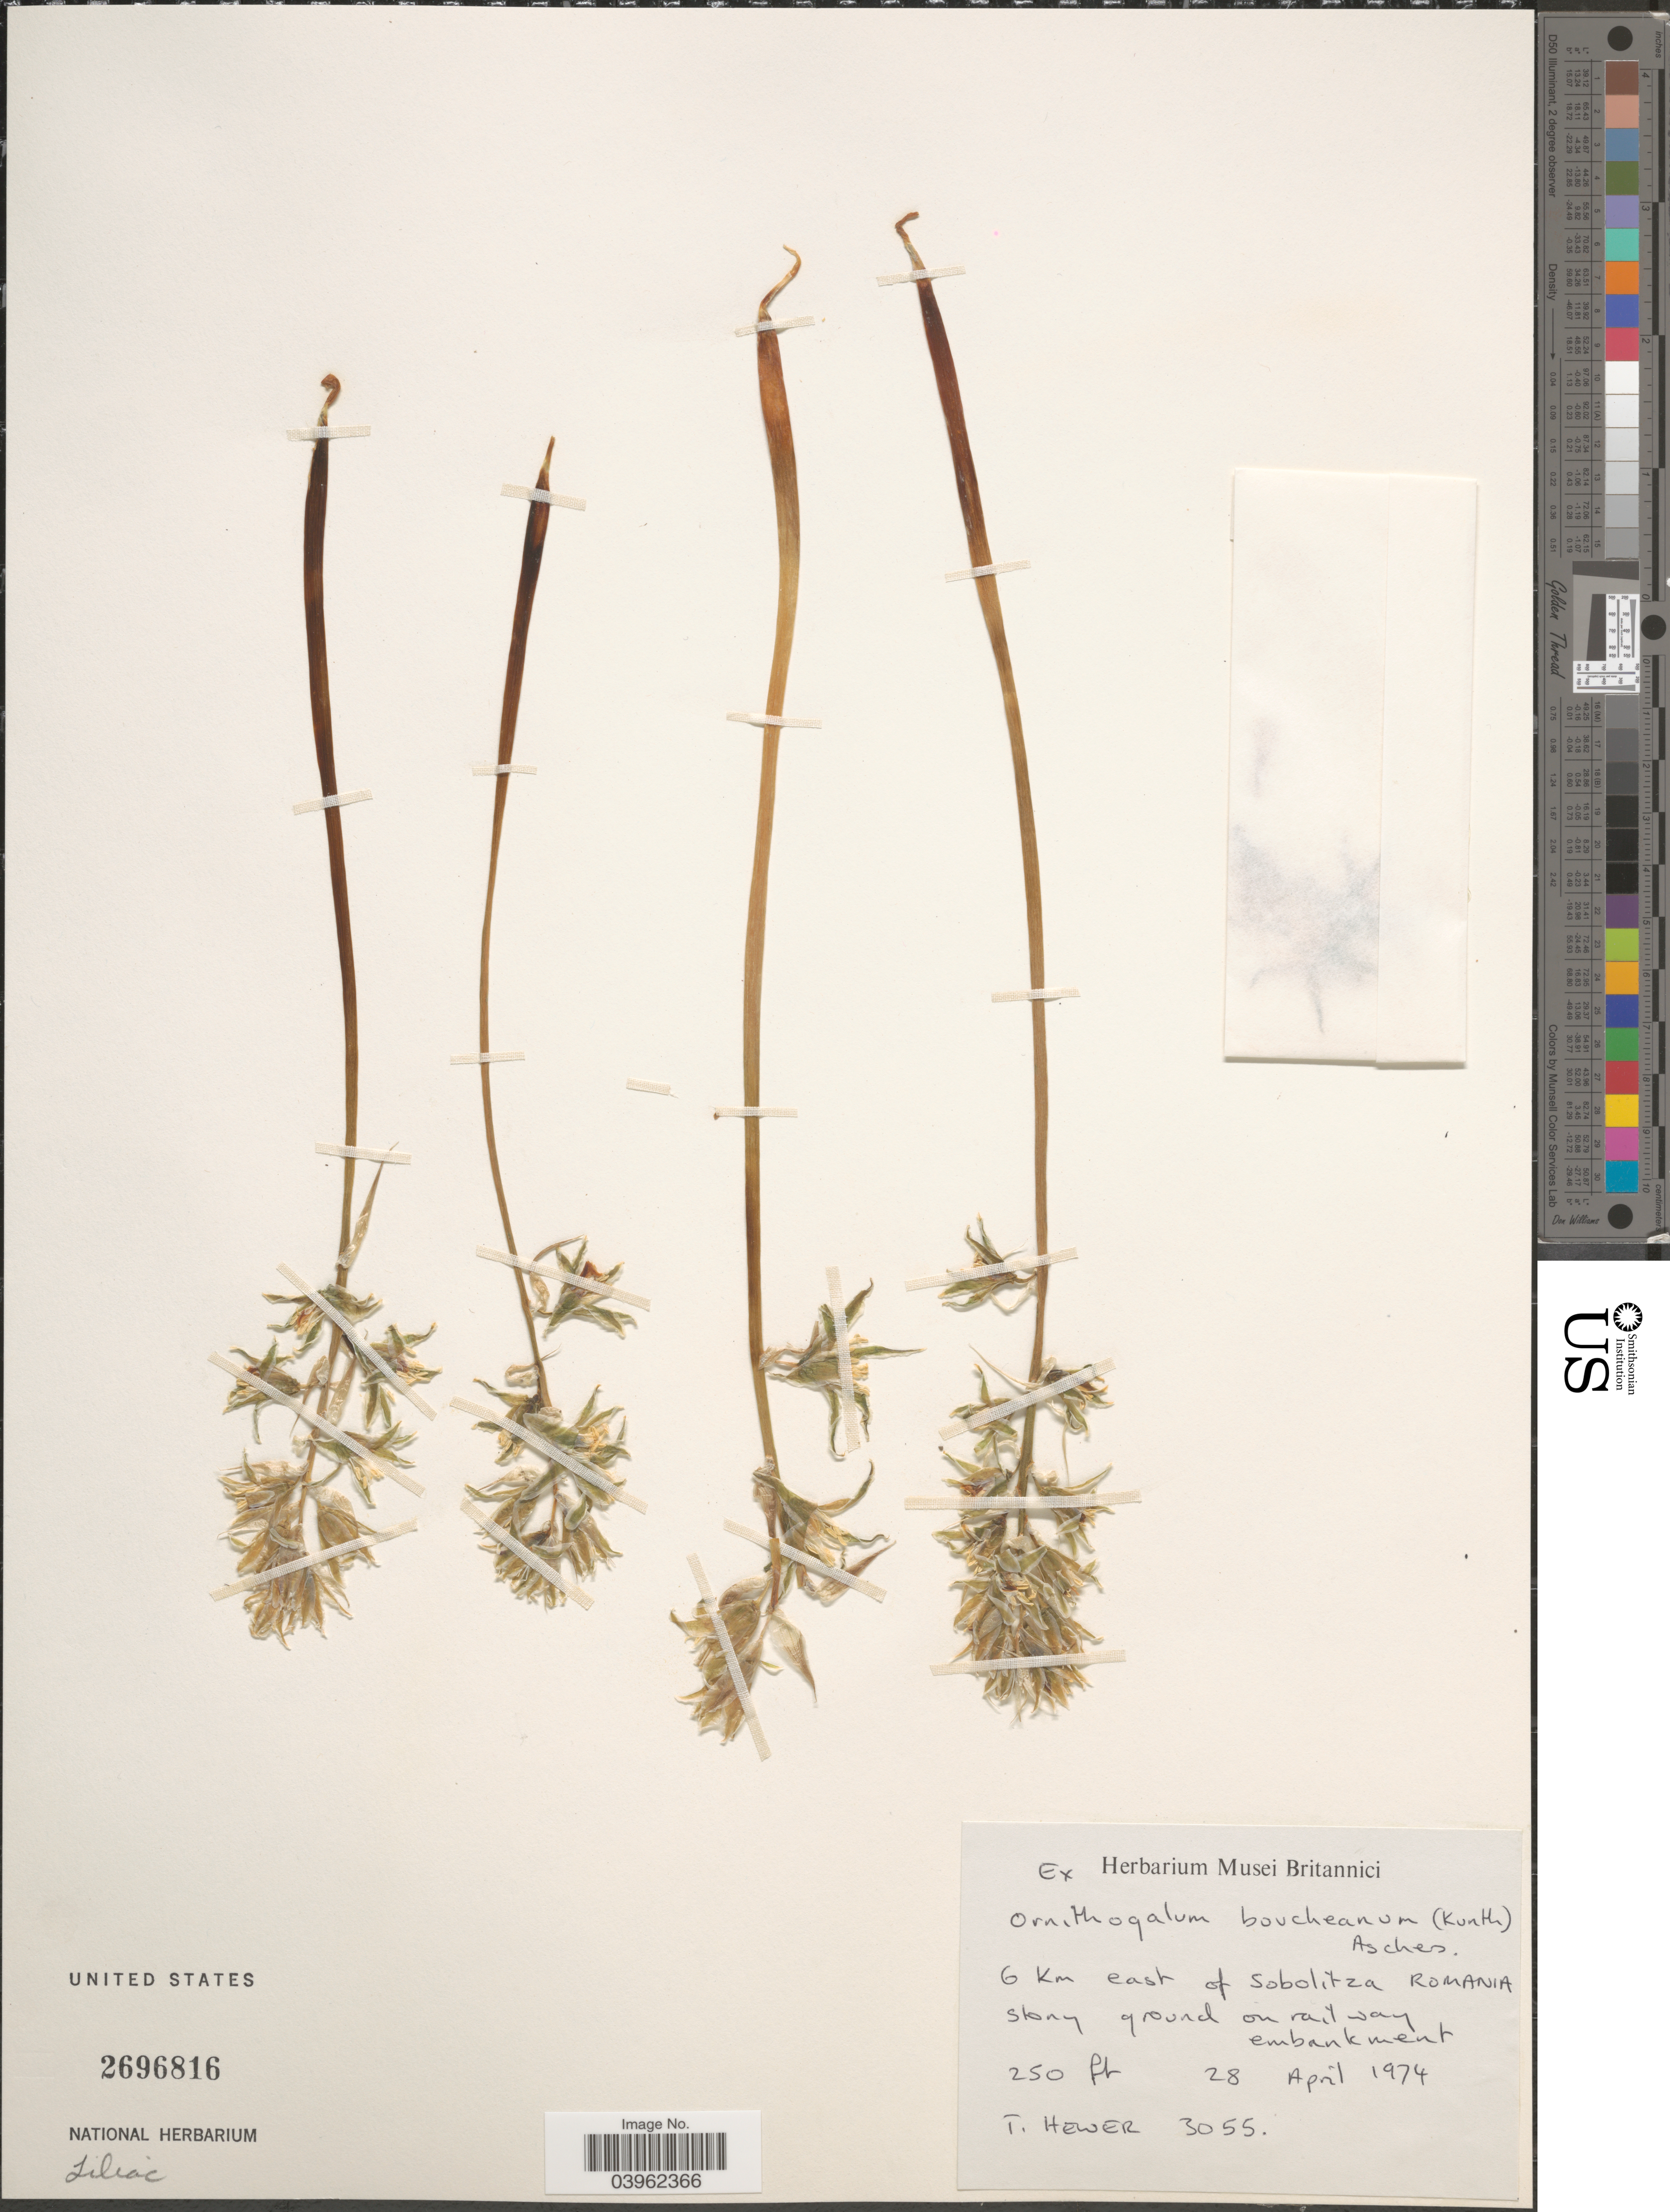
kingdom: Plantae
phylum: Tracheophyta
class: Liliopsida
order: Asparagales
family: Asparagaceae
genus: Ornithogalum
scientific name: Ornithogalum boucheanum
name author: (Kunth) Asch.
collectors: T. Hewer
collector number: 3055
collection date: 1974-04-28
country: Romania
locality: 6 km east of Sobolitza Romania, stony ground on railway embankment.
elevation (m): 76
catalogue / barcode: US 2696816